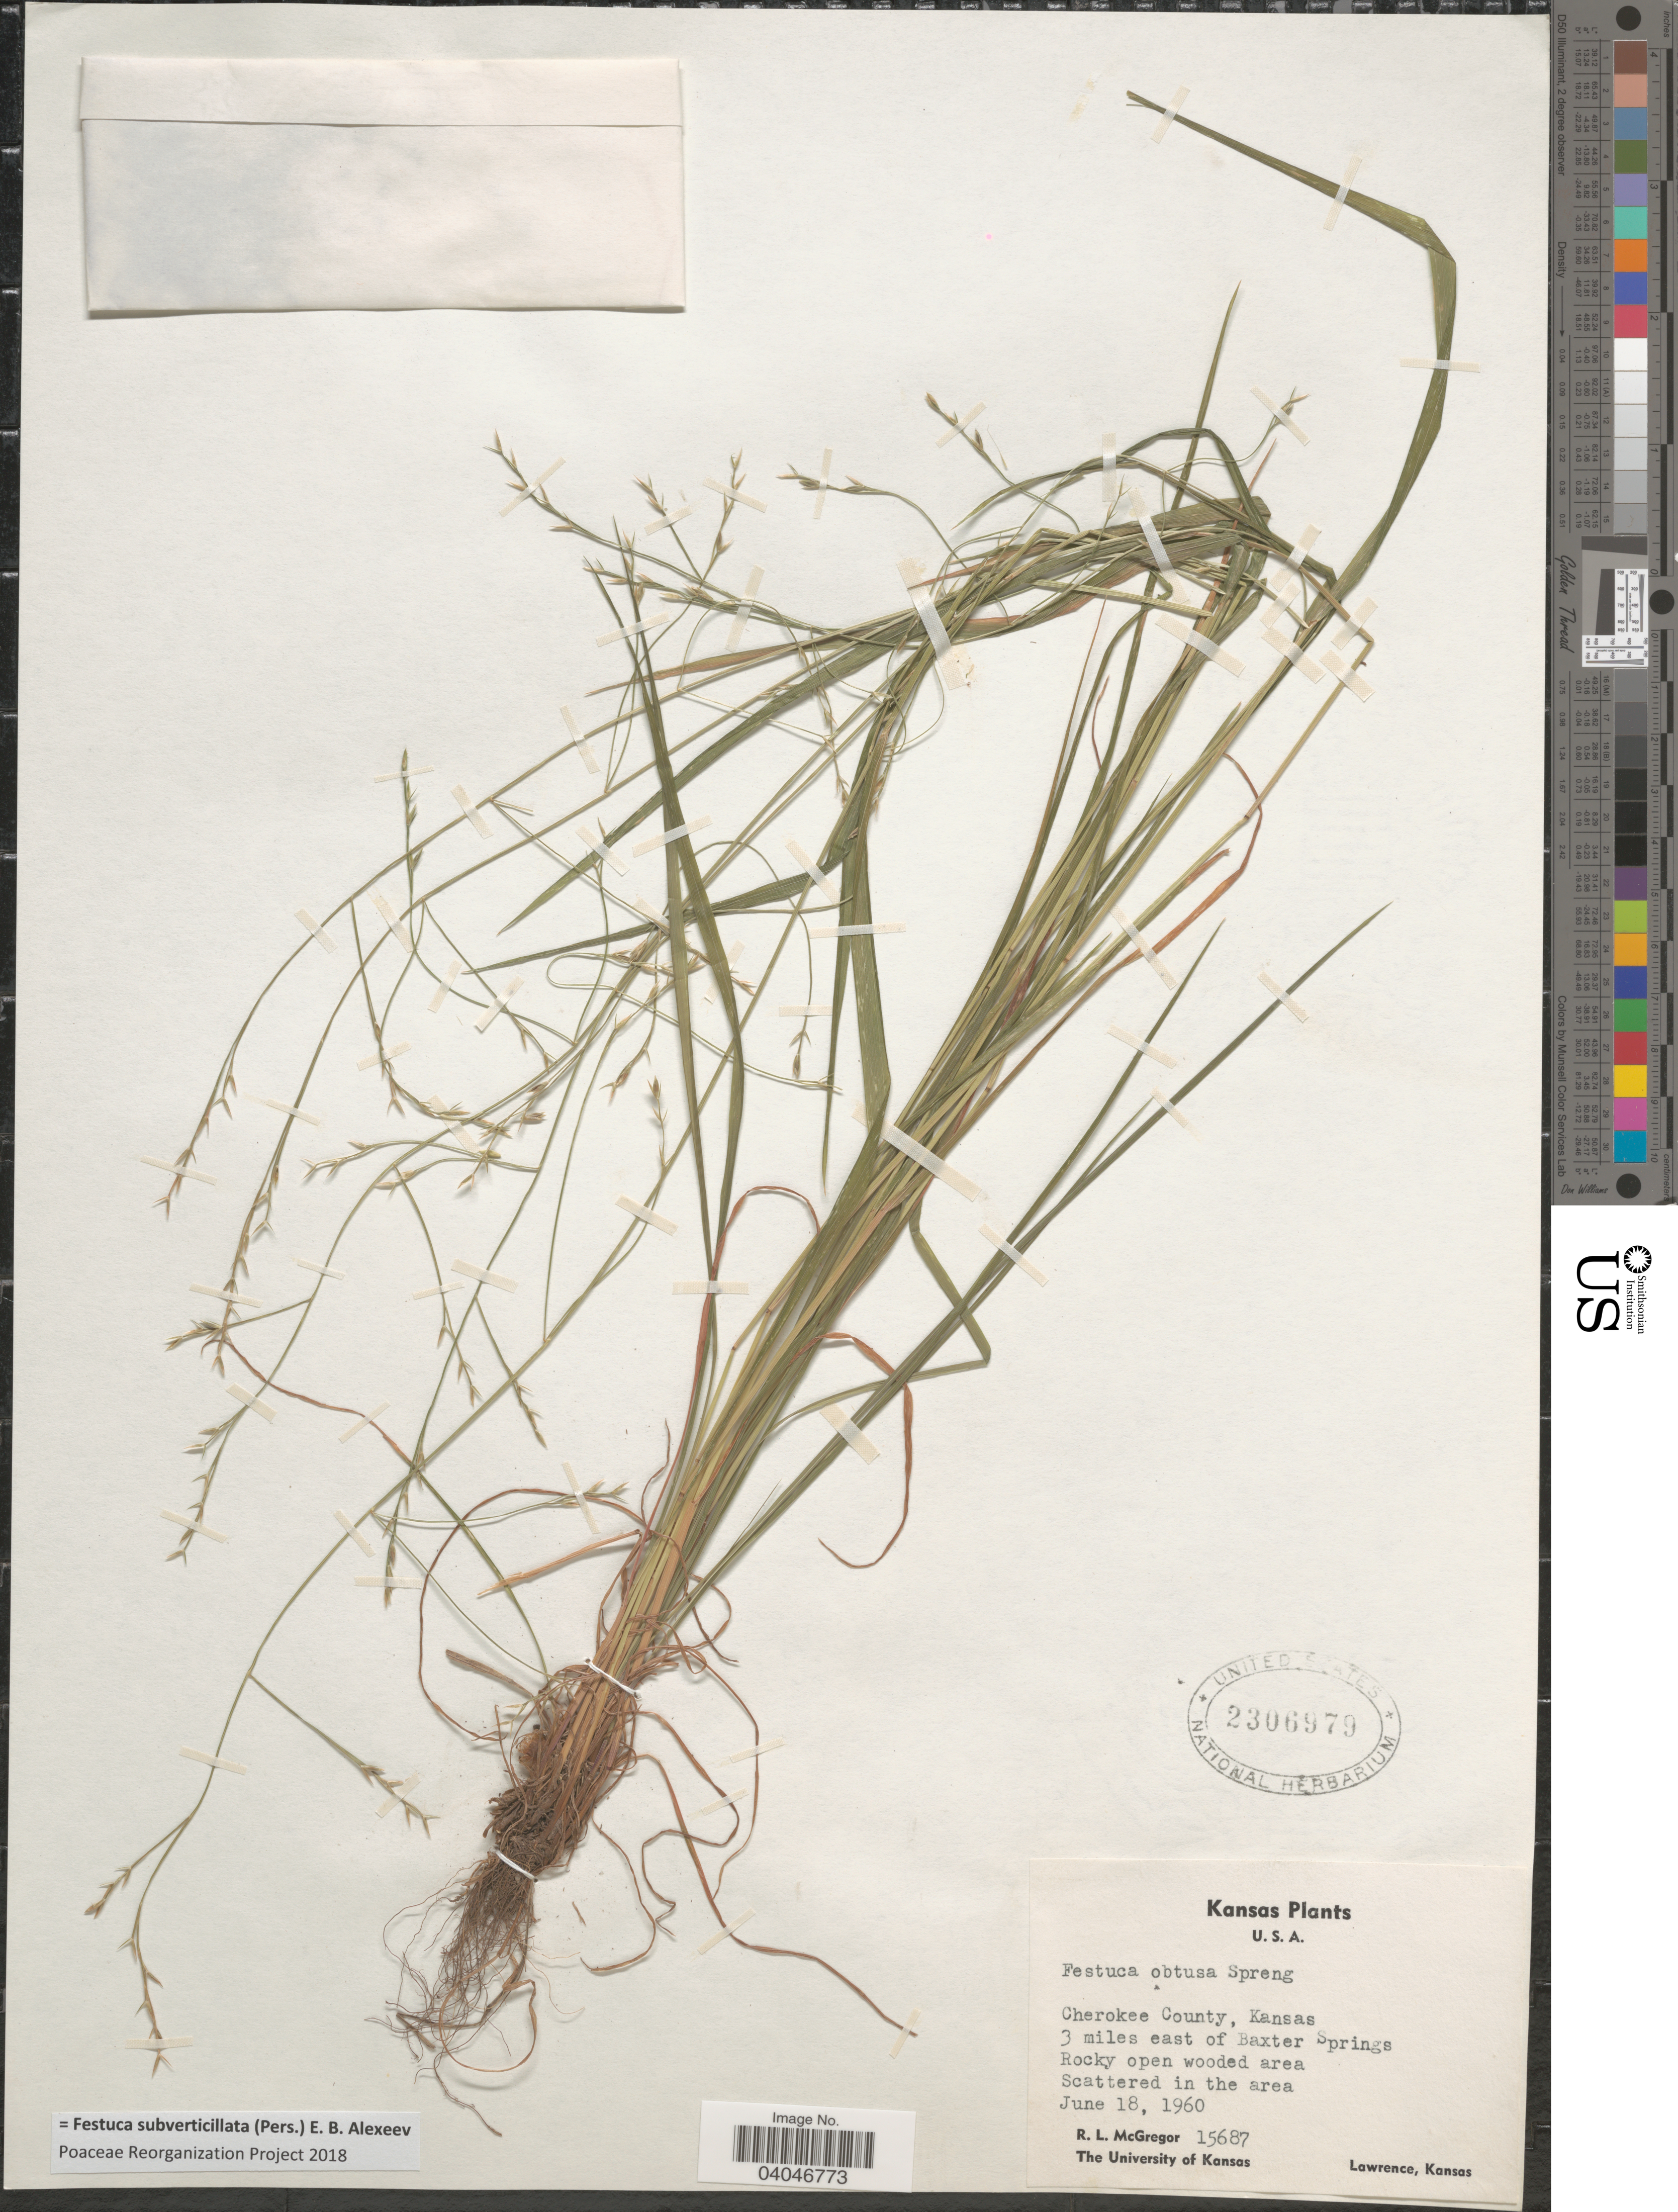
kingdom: Plantae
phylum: Tracheophyta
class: Liliopsida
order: Poales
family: Poaceae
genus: Festuca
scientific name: Festuca subverticillata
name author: (Pers.) E.B. Alexeev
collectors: R. McGregor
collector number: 15687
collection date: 1960-06-18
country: United States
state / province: Kansas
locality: Cherokee County. 3 miles east of Baxter Springs.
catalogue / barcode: US 2306979